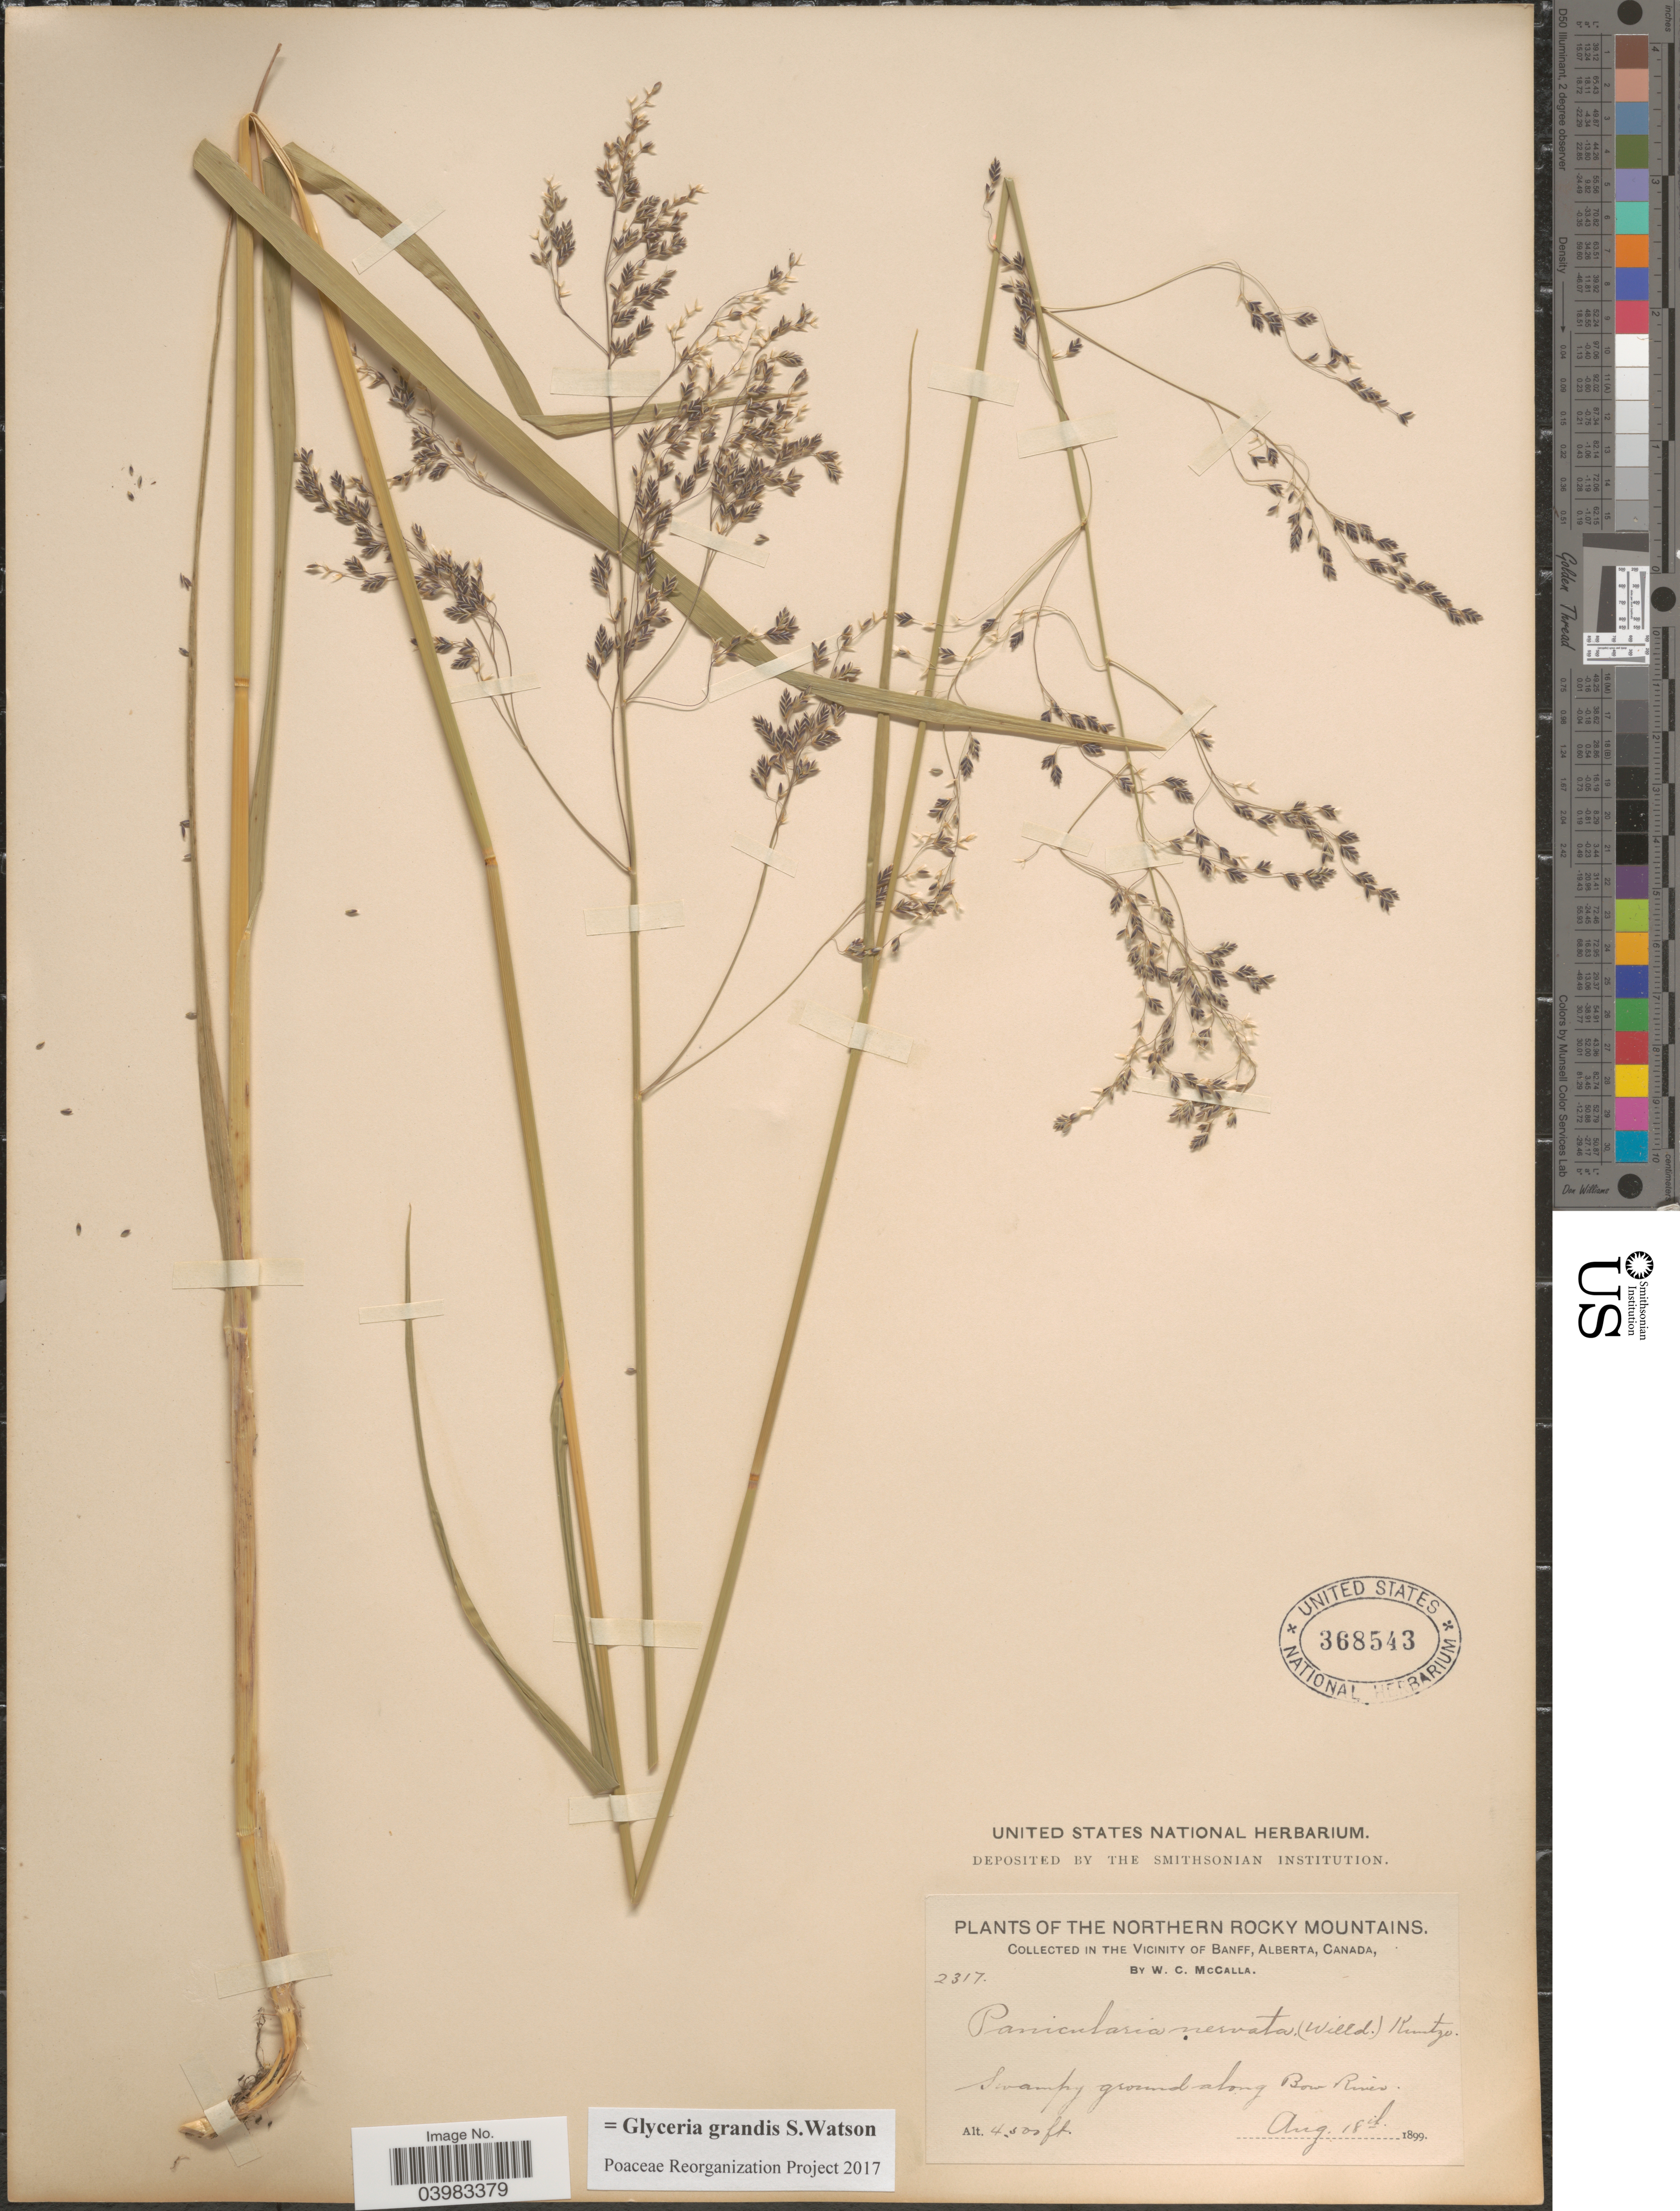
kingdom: Plantae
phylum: Tracheophyta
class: Liliopsida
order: Poales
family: Poaceae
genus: Glyceria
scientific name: Glyceria grandis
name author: S. Watson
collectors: W. McCalla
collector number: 2317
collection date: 1899-08-18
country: Canada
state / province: Alberta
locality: The Northern Rocky Mountains. In the Vicinity of Banff. Along Bow River.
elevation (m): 1372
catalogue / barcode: US 368543